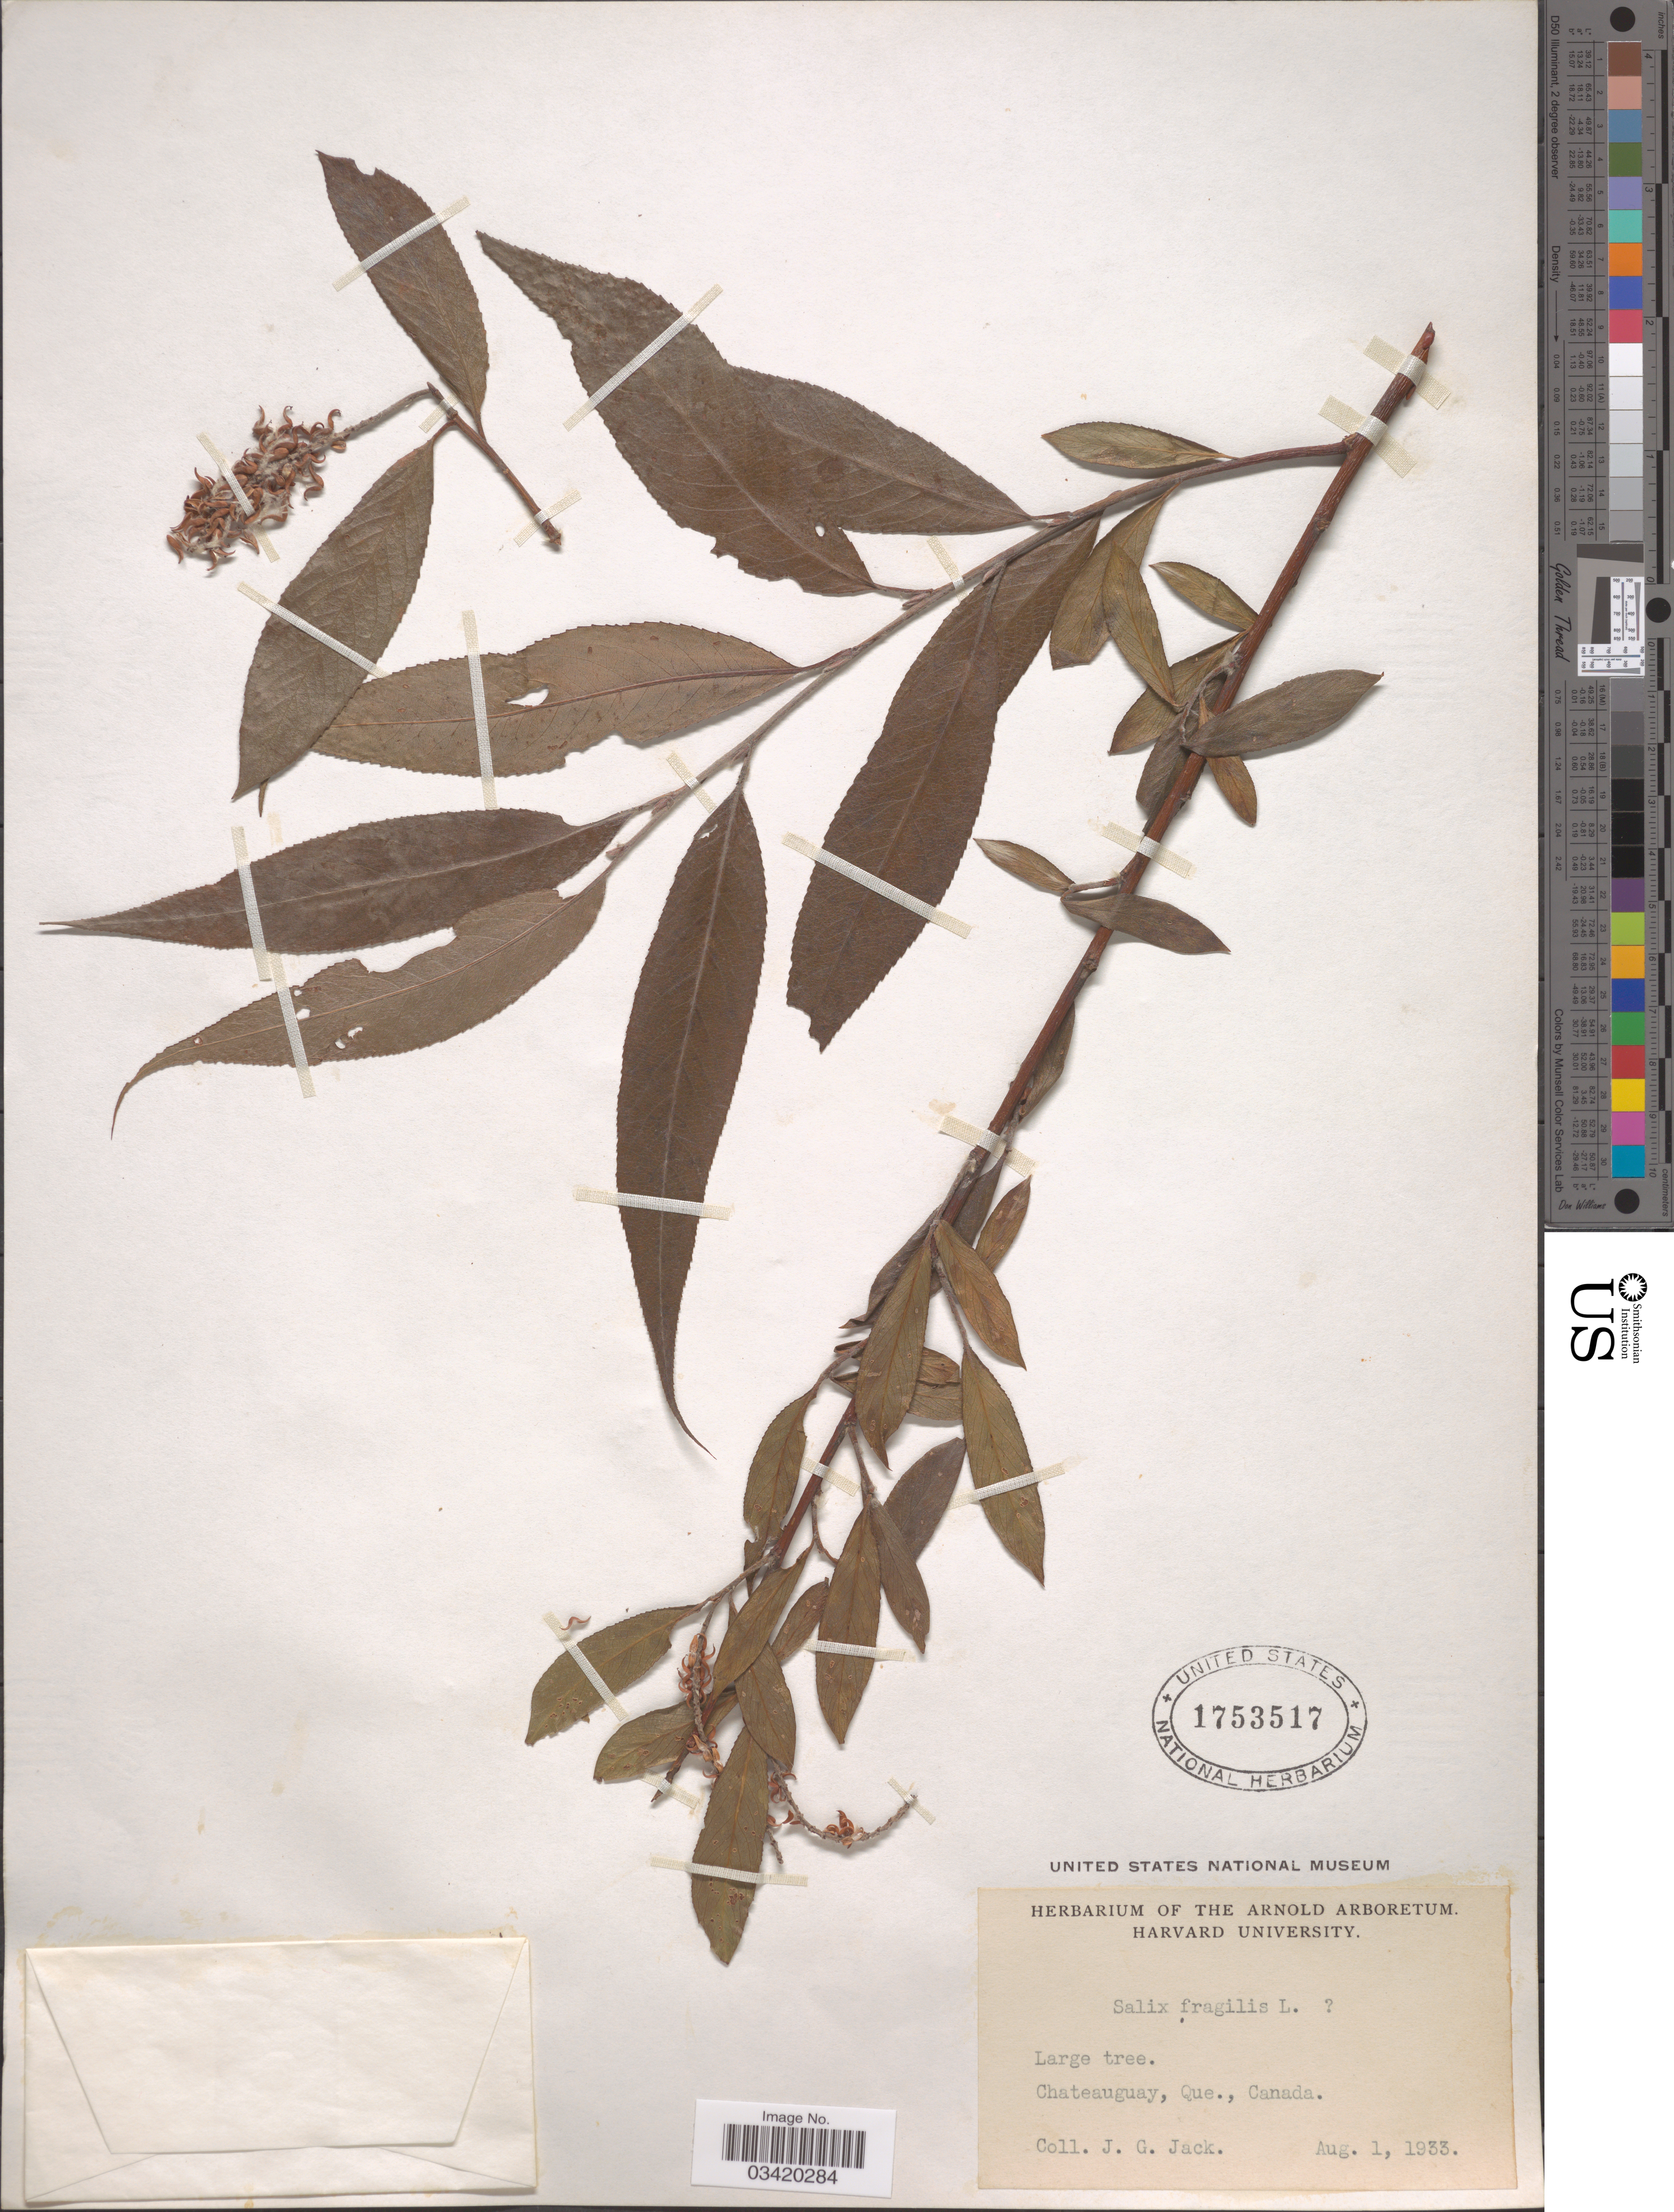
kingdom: Plantae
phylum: Tracheophyta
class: Magnoliopsida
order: Malpighiales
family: Salicaceae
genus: Salix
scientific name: Salix fragilis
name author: L.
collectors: J. G. Jack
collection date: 1933-08-01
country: Canada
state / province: Quebec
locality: Chateauguay.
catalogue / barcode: US 1753517